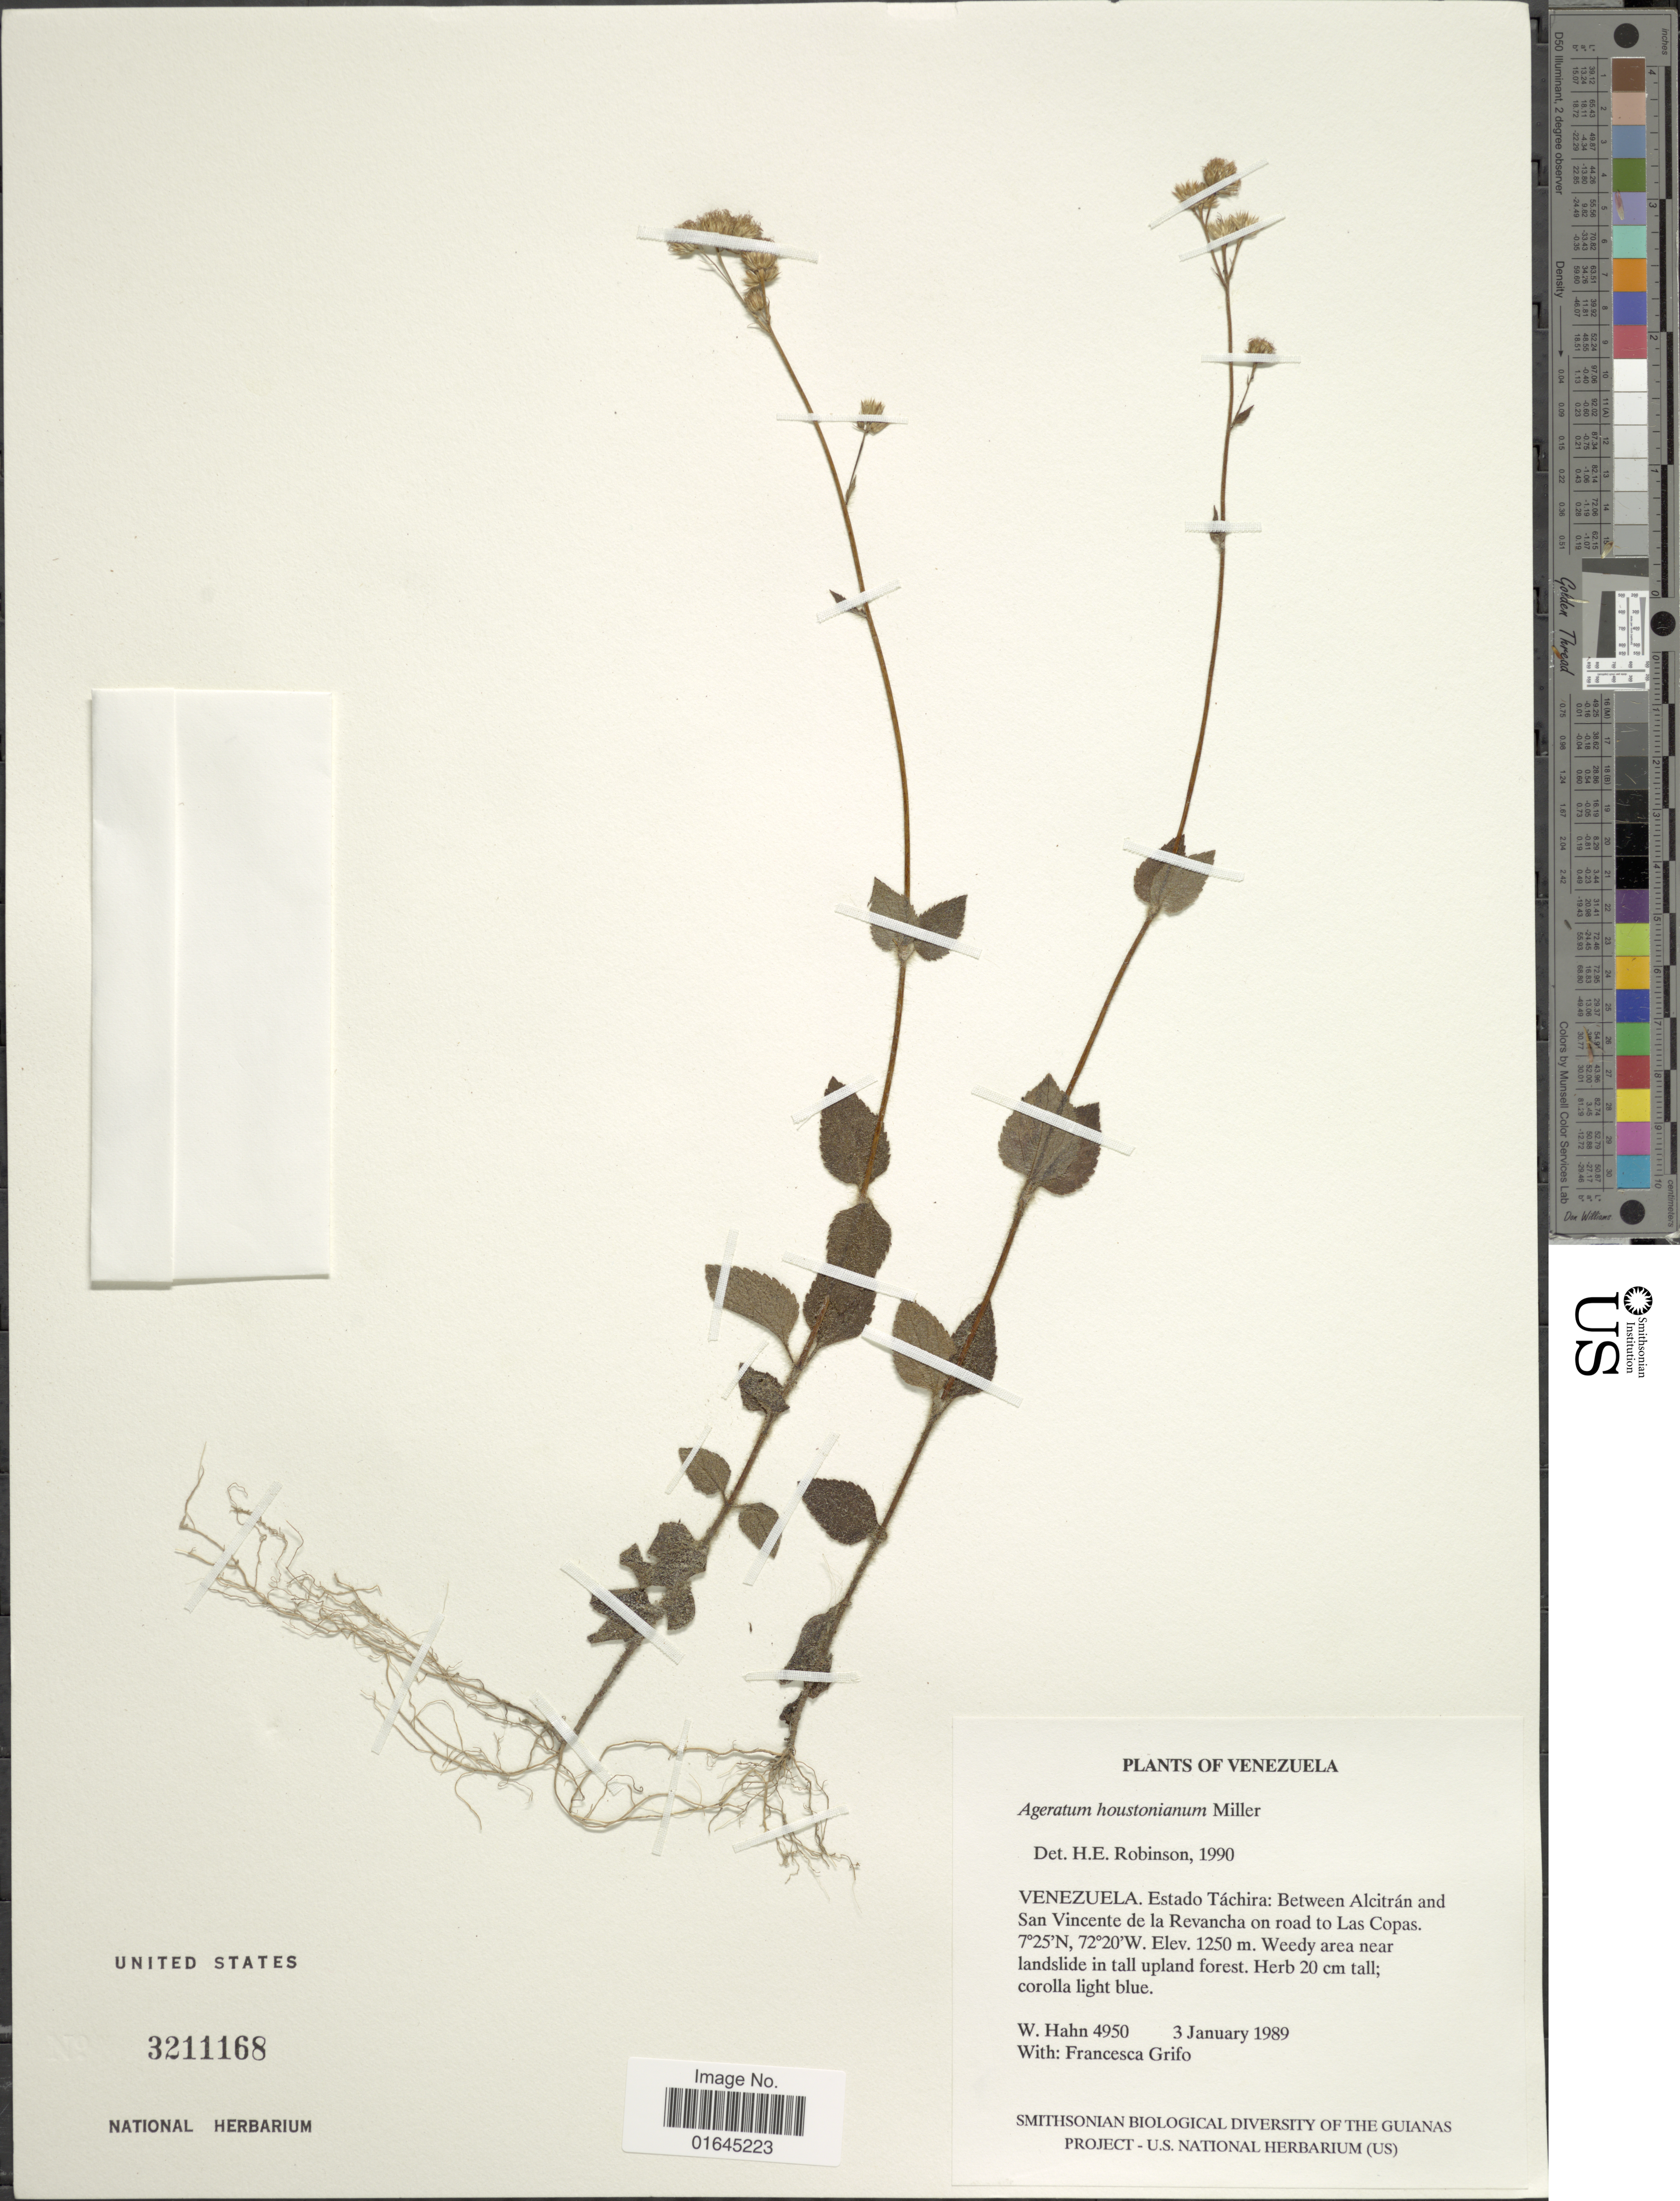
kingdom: Plantae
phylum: Tracheophyta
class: Magnoliopsida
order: Asterales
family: Asteraceae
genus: Ageratum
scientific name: Ageratum houstonianum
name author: Mill.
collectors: W. Hahn & F. Grifo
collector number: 4950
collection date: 1989-01-03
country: Venezuela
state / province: Tachira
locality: Estado Táchiro: between Alcitrán and San Vicente de la Revancha on road Las Copas.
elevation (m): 1250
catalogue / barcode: US 3211168